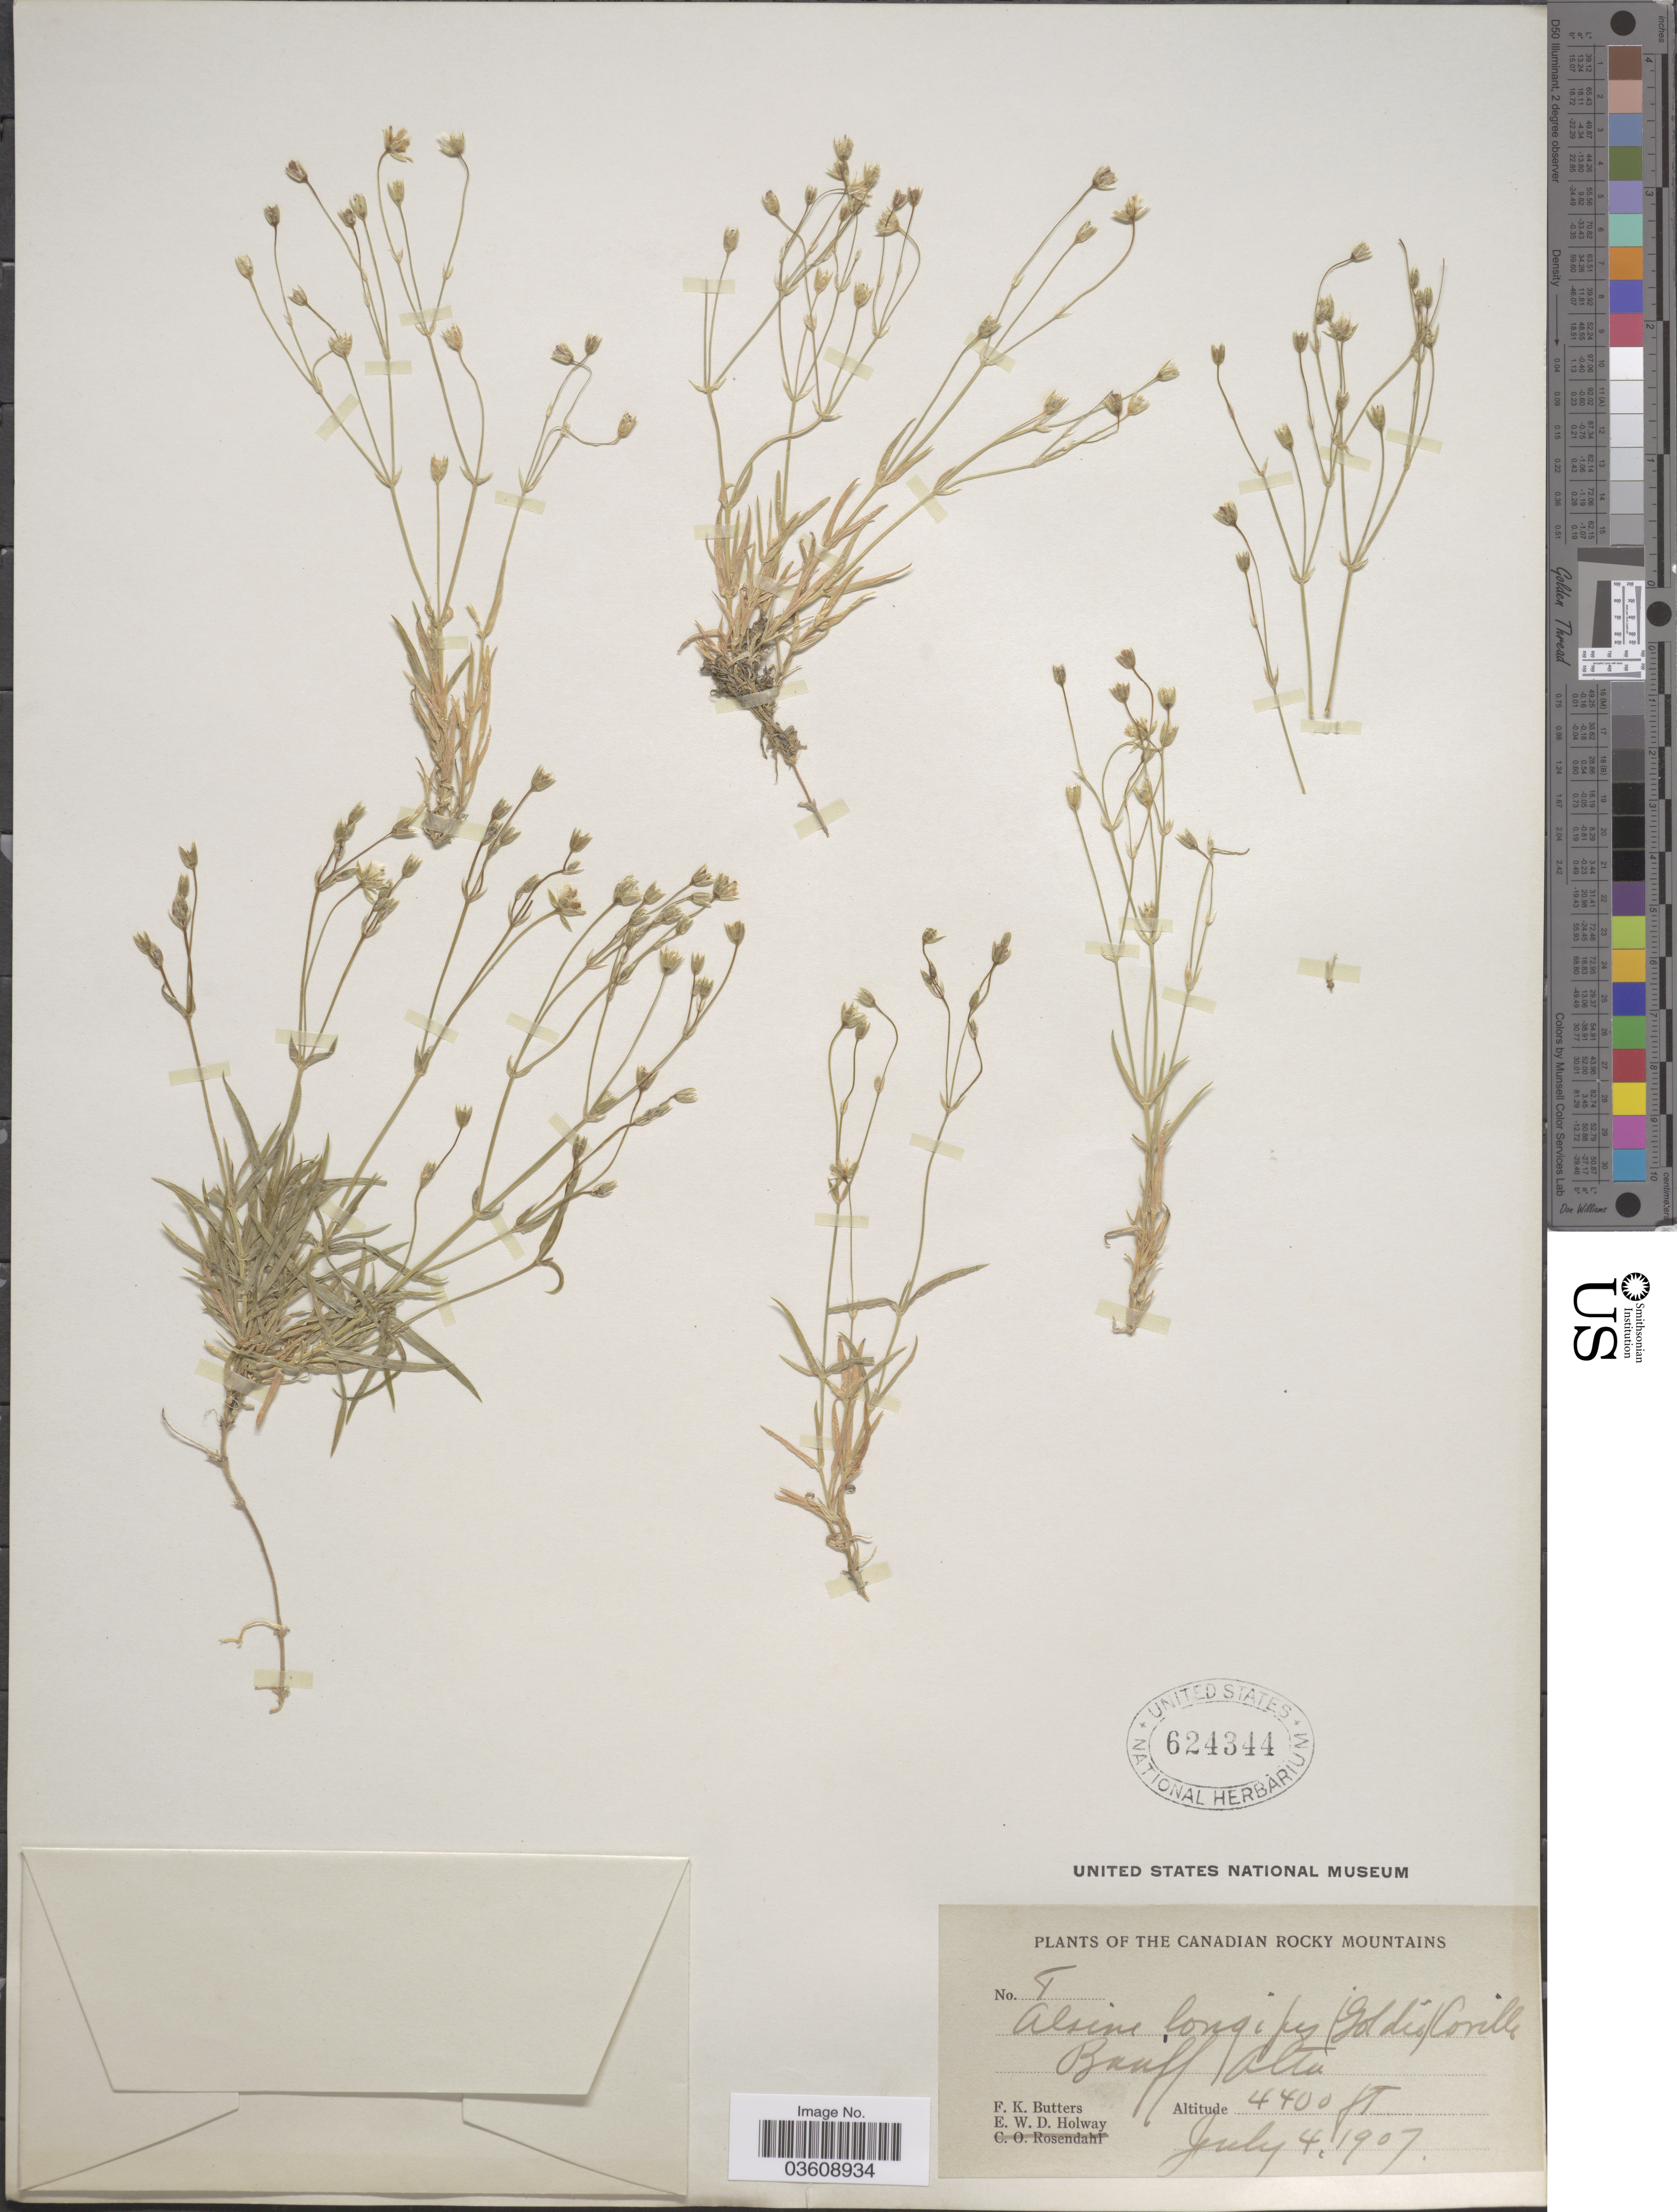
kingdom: Plantae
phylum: Tracheophyta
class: Magnoliopsida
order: Caryophyllales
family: Caryophyllaceae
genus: Stellaria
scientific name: Stellaria longipes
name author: Goldie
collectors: F. K. Butters & E. W. D. Holway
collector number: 8*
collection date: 1907-07-04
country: Canada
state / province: Alberta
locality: The Canadian Rocky Mountains. Banff Alta.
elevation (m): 1341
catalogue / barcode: US 624344